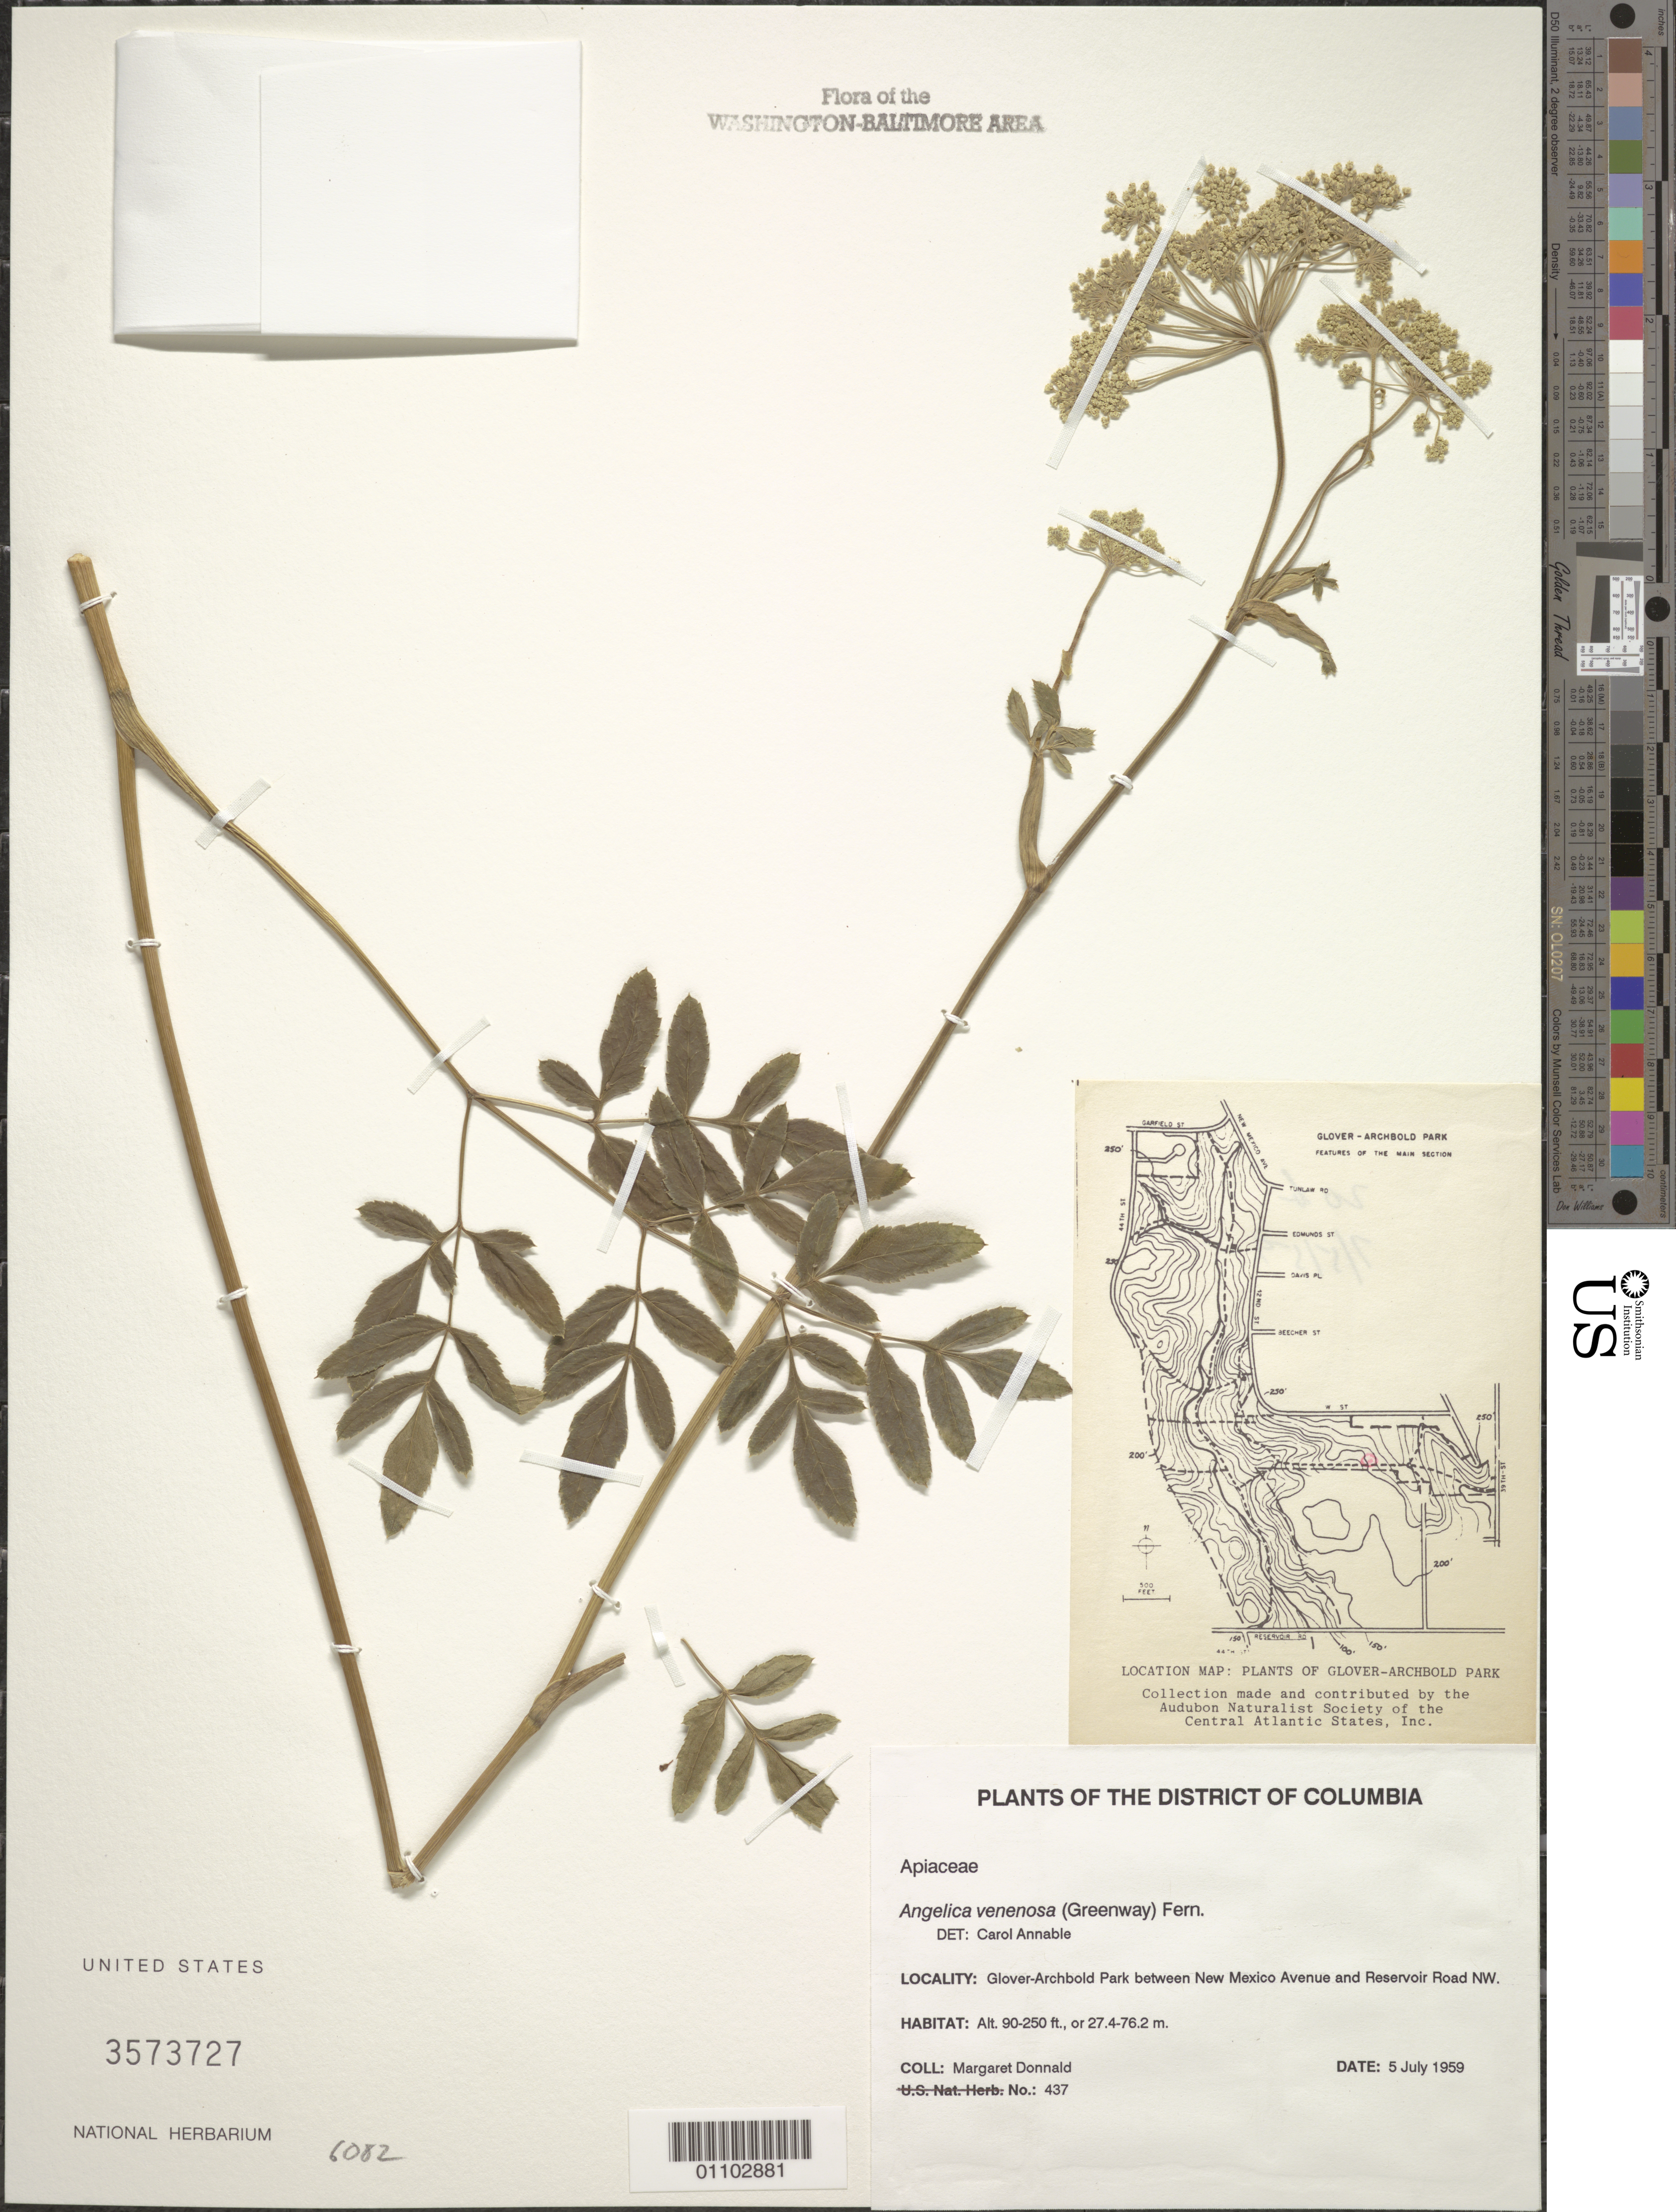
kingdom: Plantae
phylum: Tracheophyta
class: Magnoliopsida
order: Apiales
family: Apiaceae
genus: Angelica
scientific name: Angelica venenosa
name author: (Greenway) Fernald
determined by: Annable, C. R.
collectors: M. Donnald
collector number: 437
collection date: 1959-07-05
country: United States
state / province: District of Columbia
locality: Glover-Archbold Park between New Mexico Avenue and Reservoir Road NW.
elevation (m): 27.4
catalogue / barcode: US 3573727